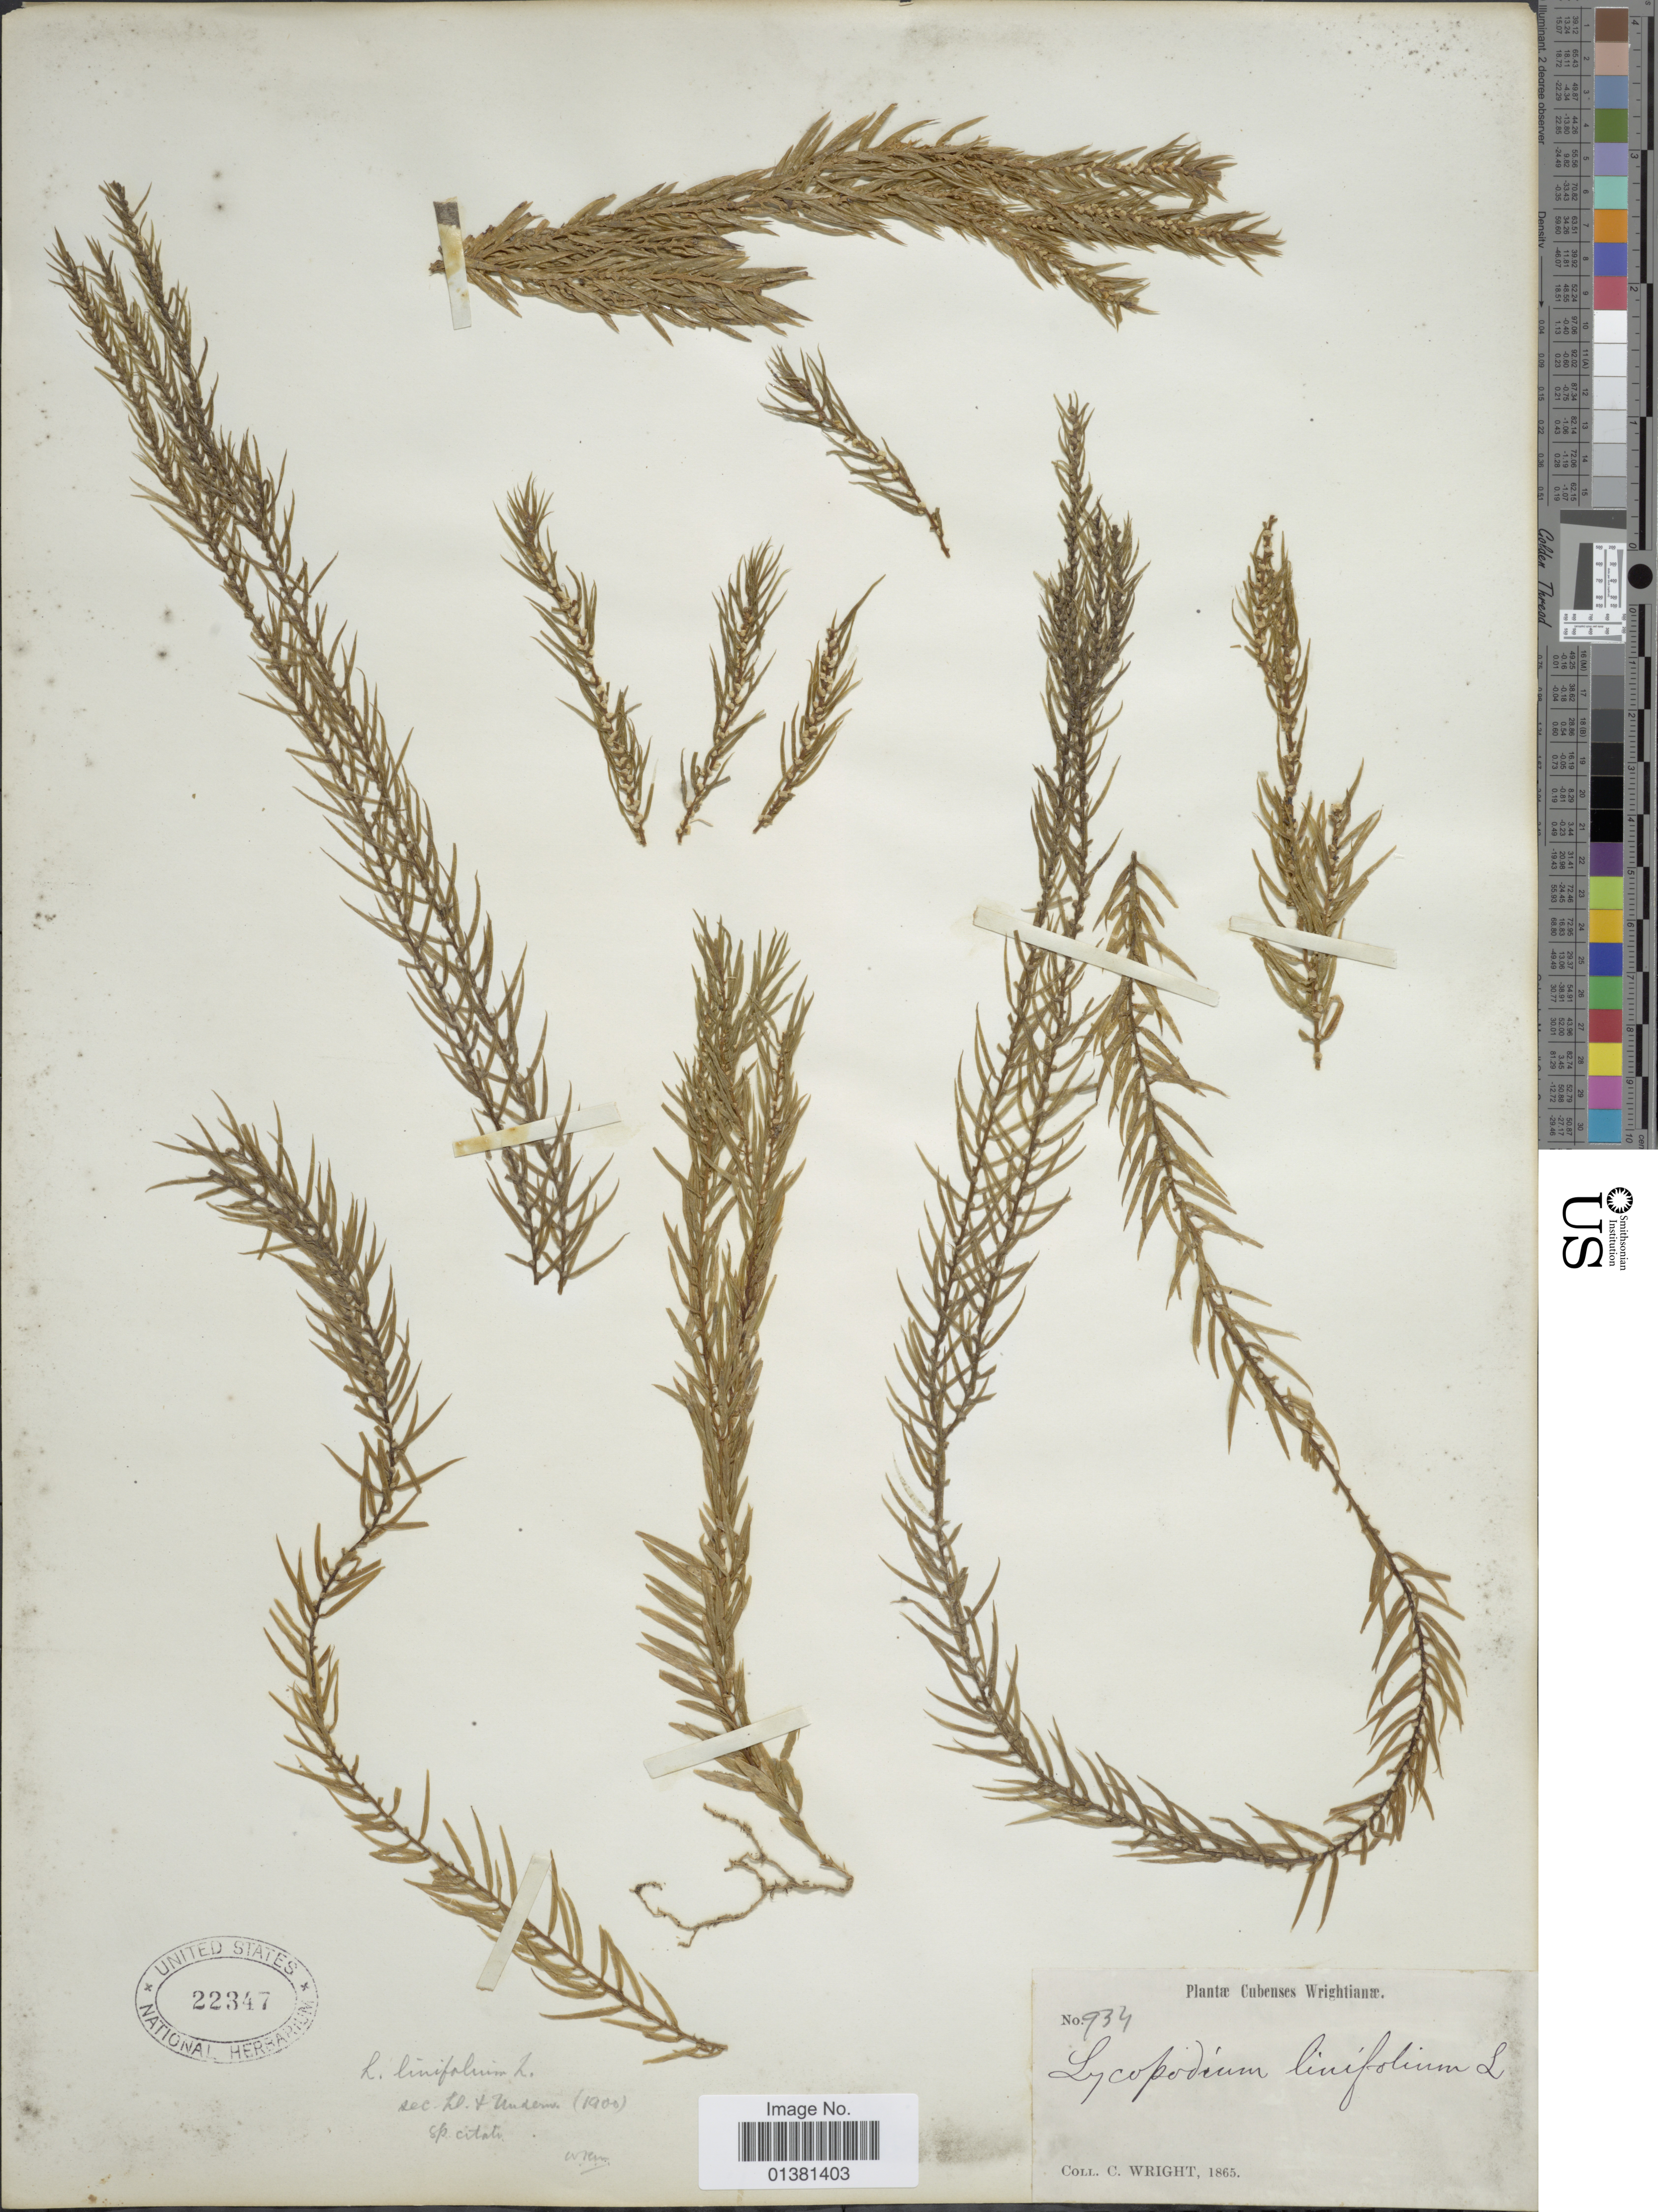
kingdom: Plantae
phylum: Tracheophyta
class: Lycopodiopsida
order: Lycopodiales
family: Lycopodiaceae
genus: Phlegmariurus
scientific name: Phlegmariurus linifolius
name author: (L.) B. Øllg.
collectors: C. Wright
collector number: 934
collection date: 1865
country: Cuba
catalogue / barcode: US 22347